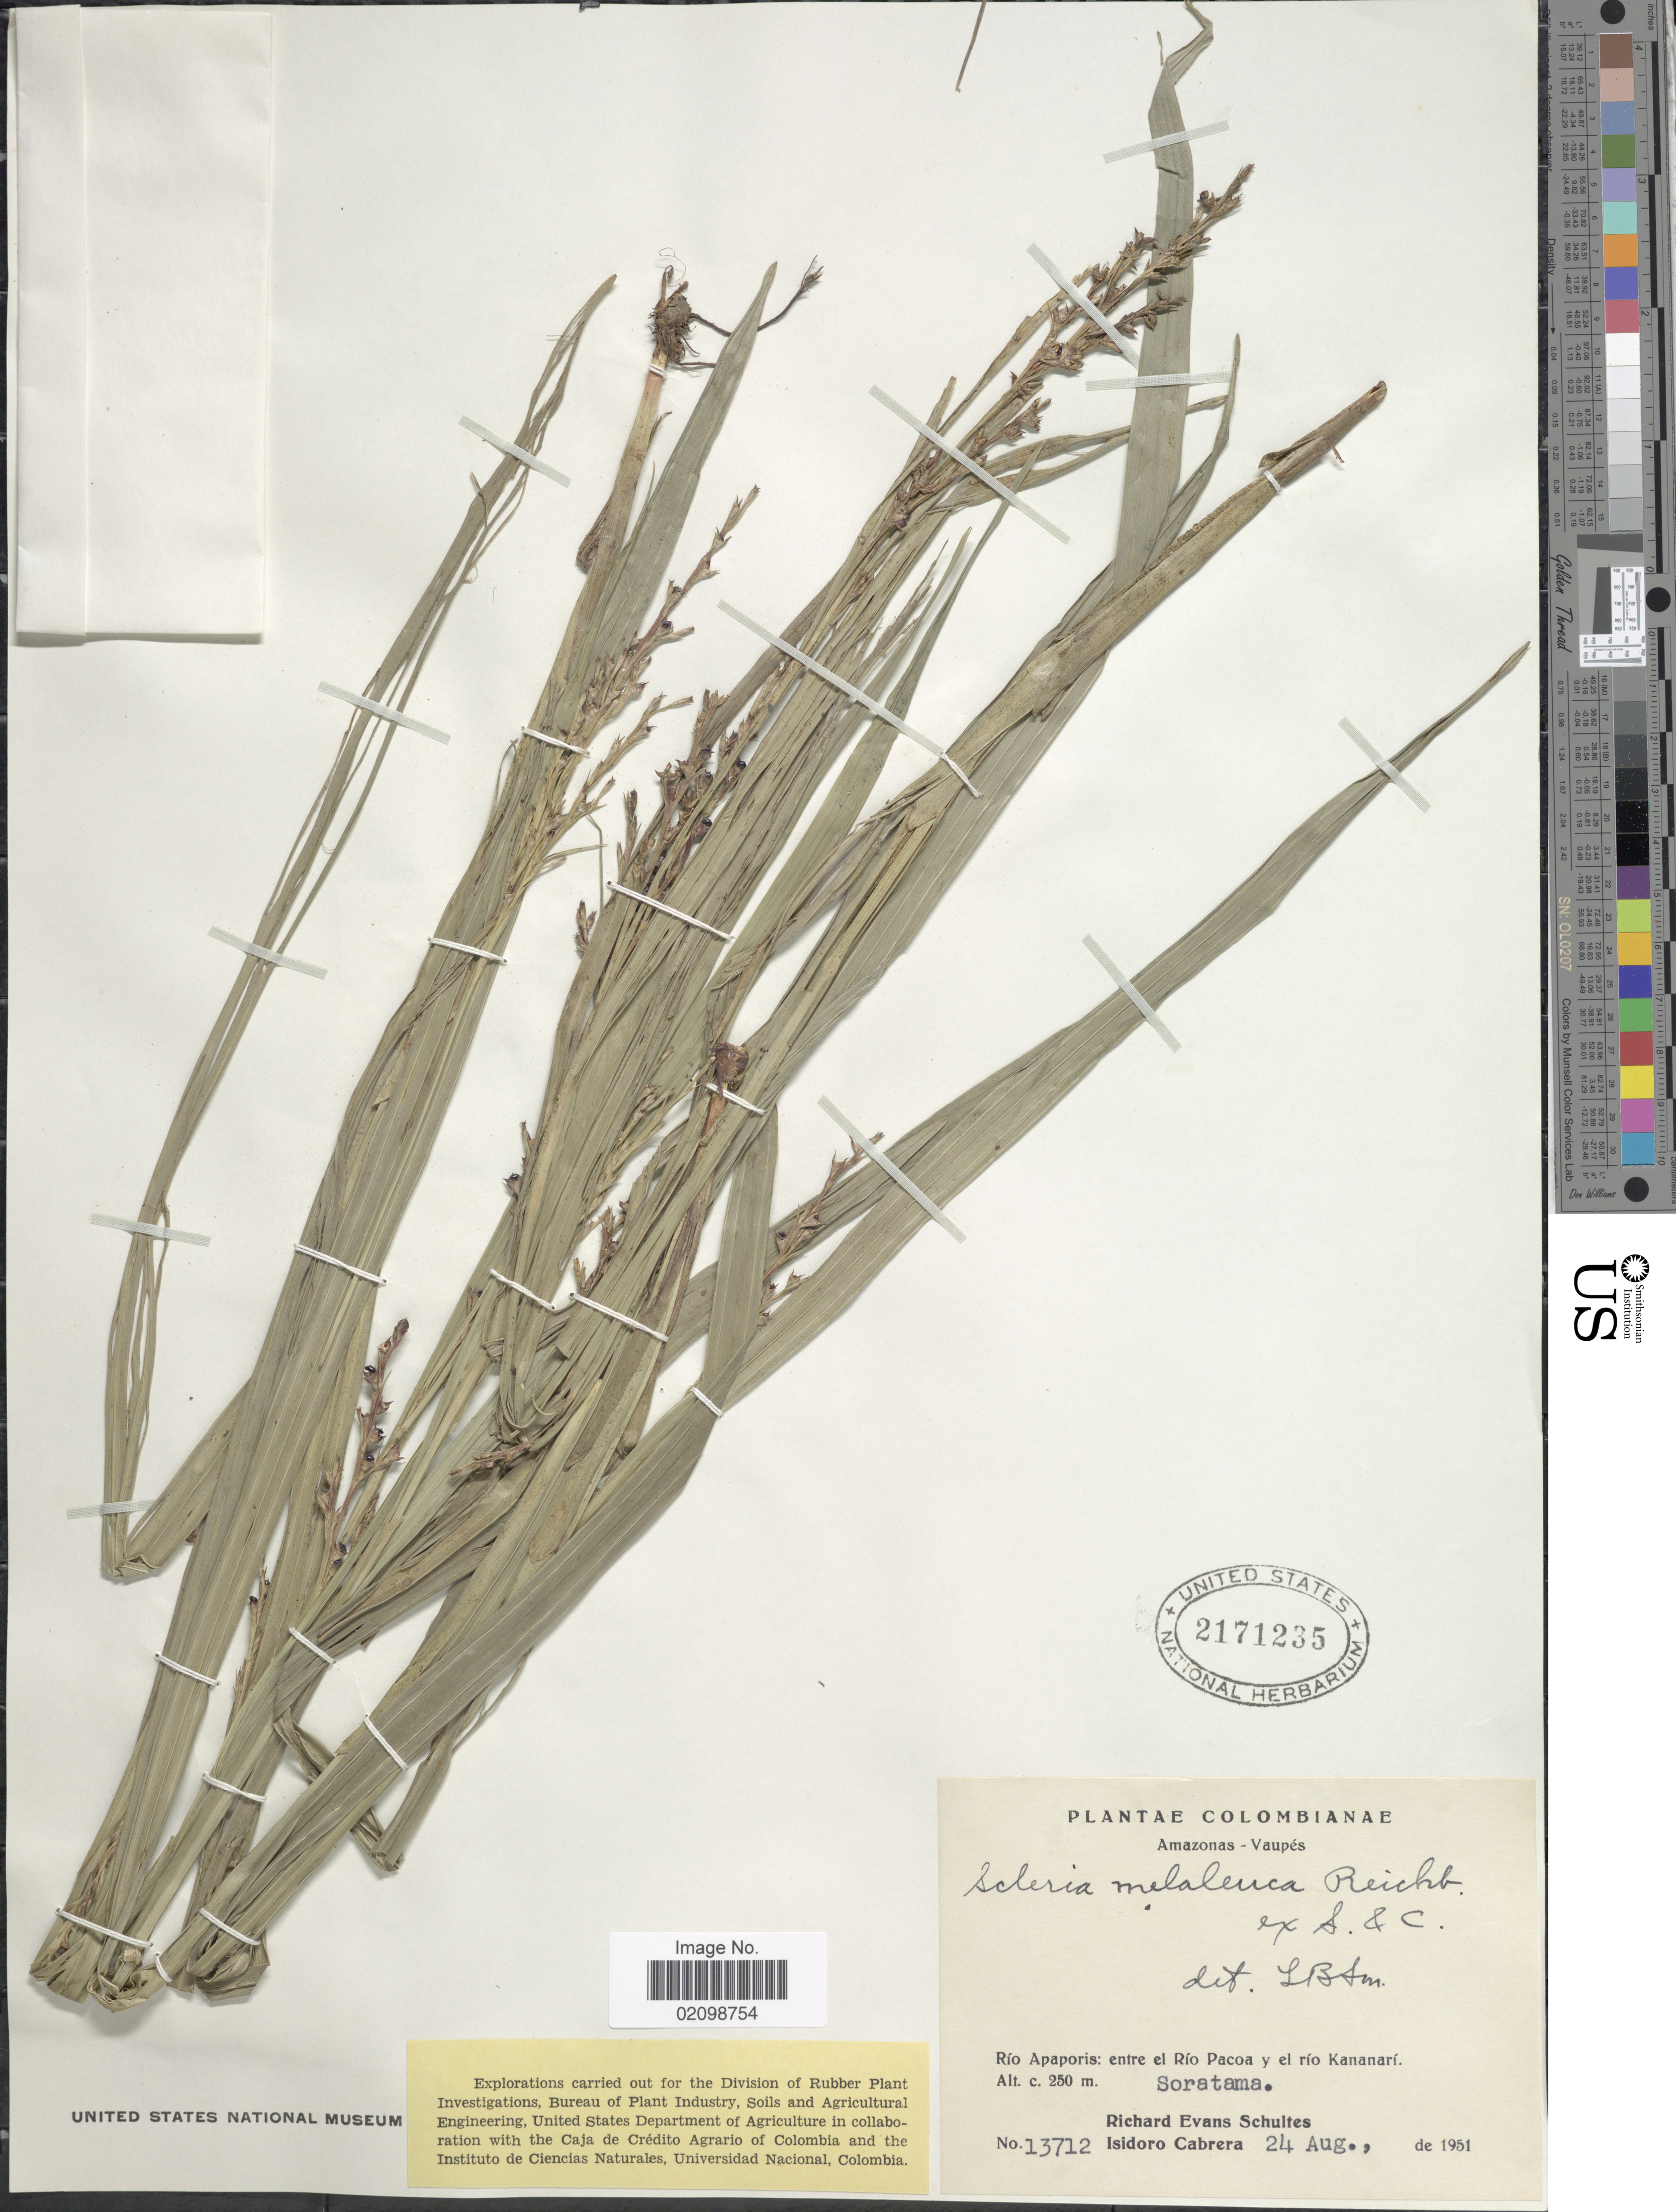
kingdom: Plantae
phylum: Tracheophyta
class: Liliopsida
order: Poales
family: Cyperaceae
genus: Scleria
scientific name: Scleria gaertneri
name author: Raddi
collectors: R. E. Schultes & I. Cabrera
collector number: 13712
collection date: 1951-08-24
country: Colombia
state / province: Vaupés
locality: Amazonas - Vaupes. Rio Apaporis: entre el Rio Pacoa y el rio Kananari Soratama.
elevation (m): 250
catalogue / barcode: US 2171235